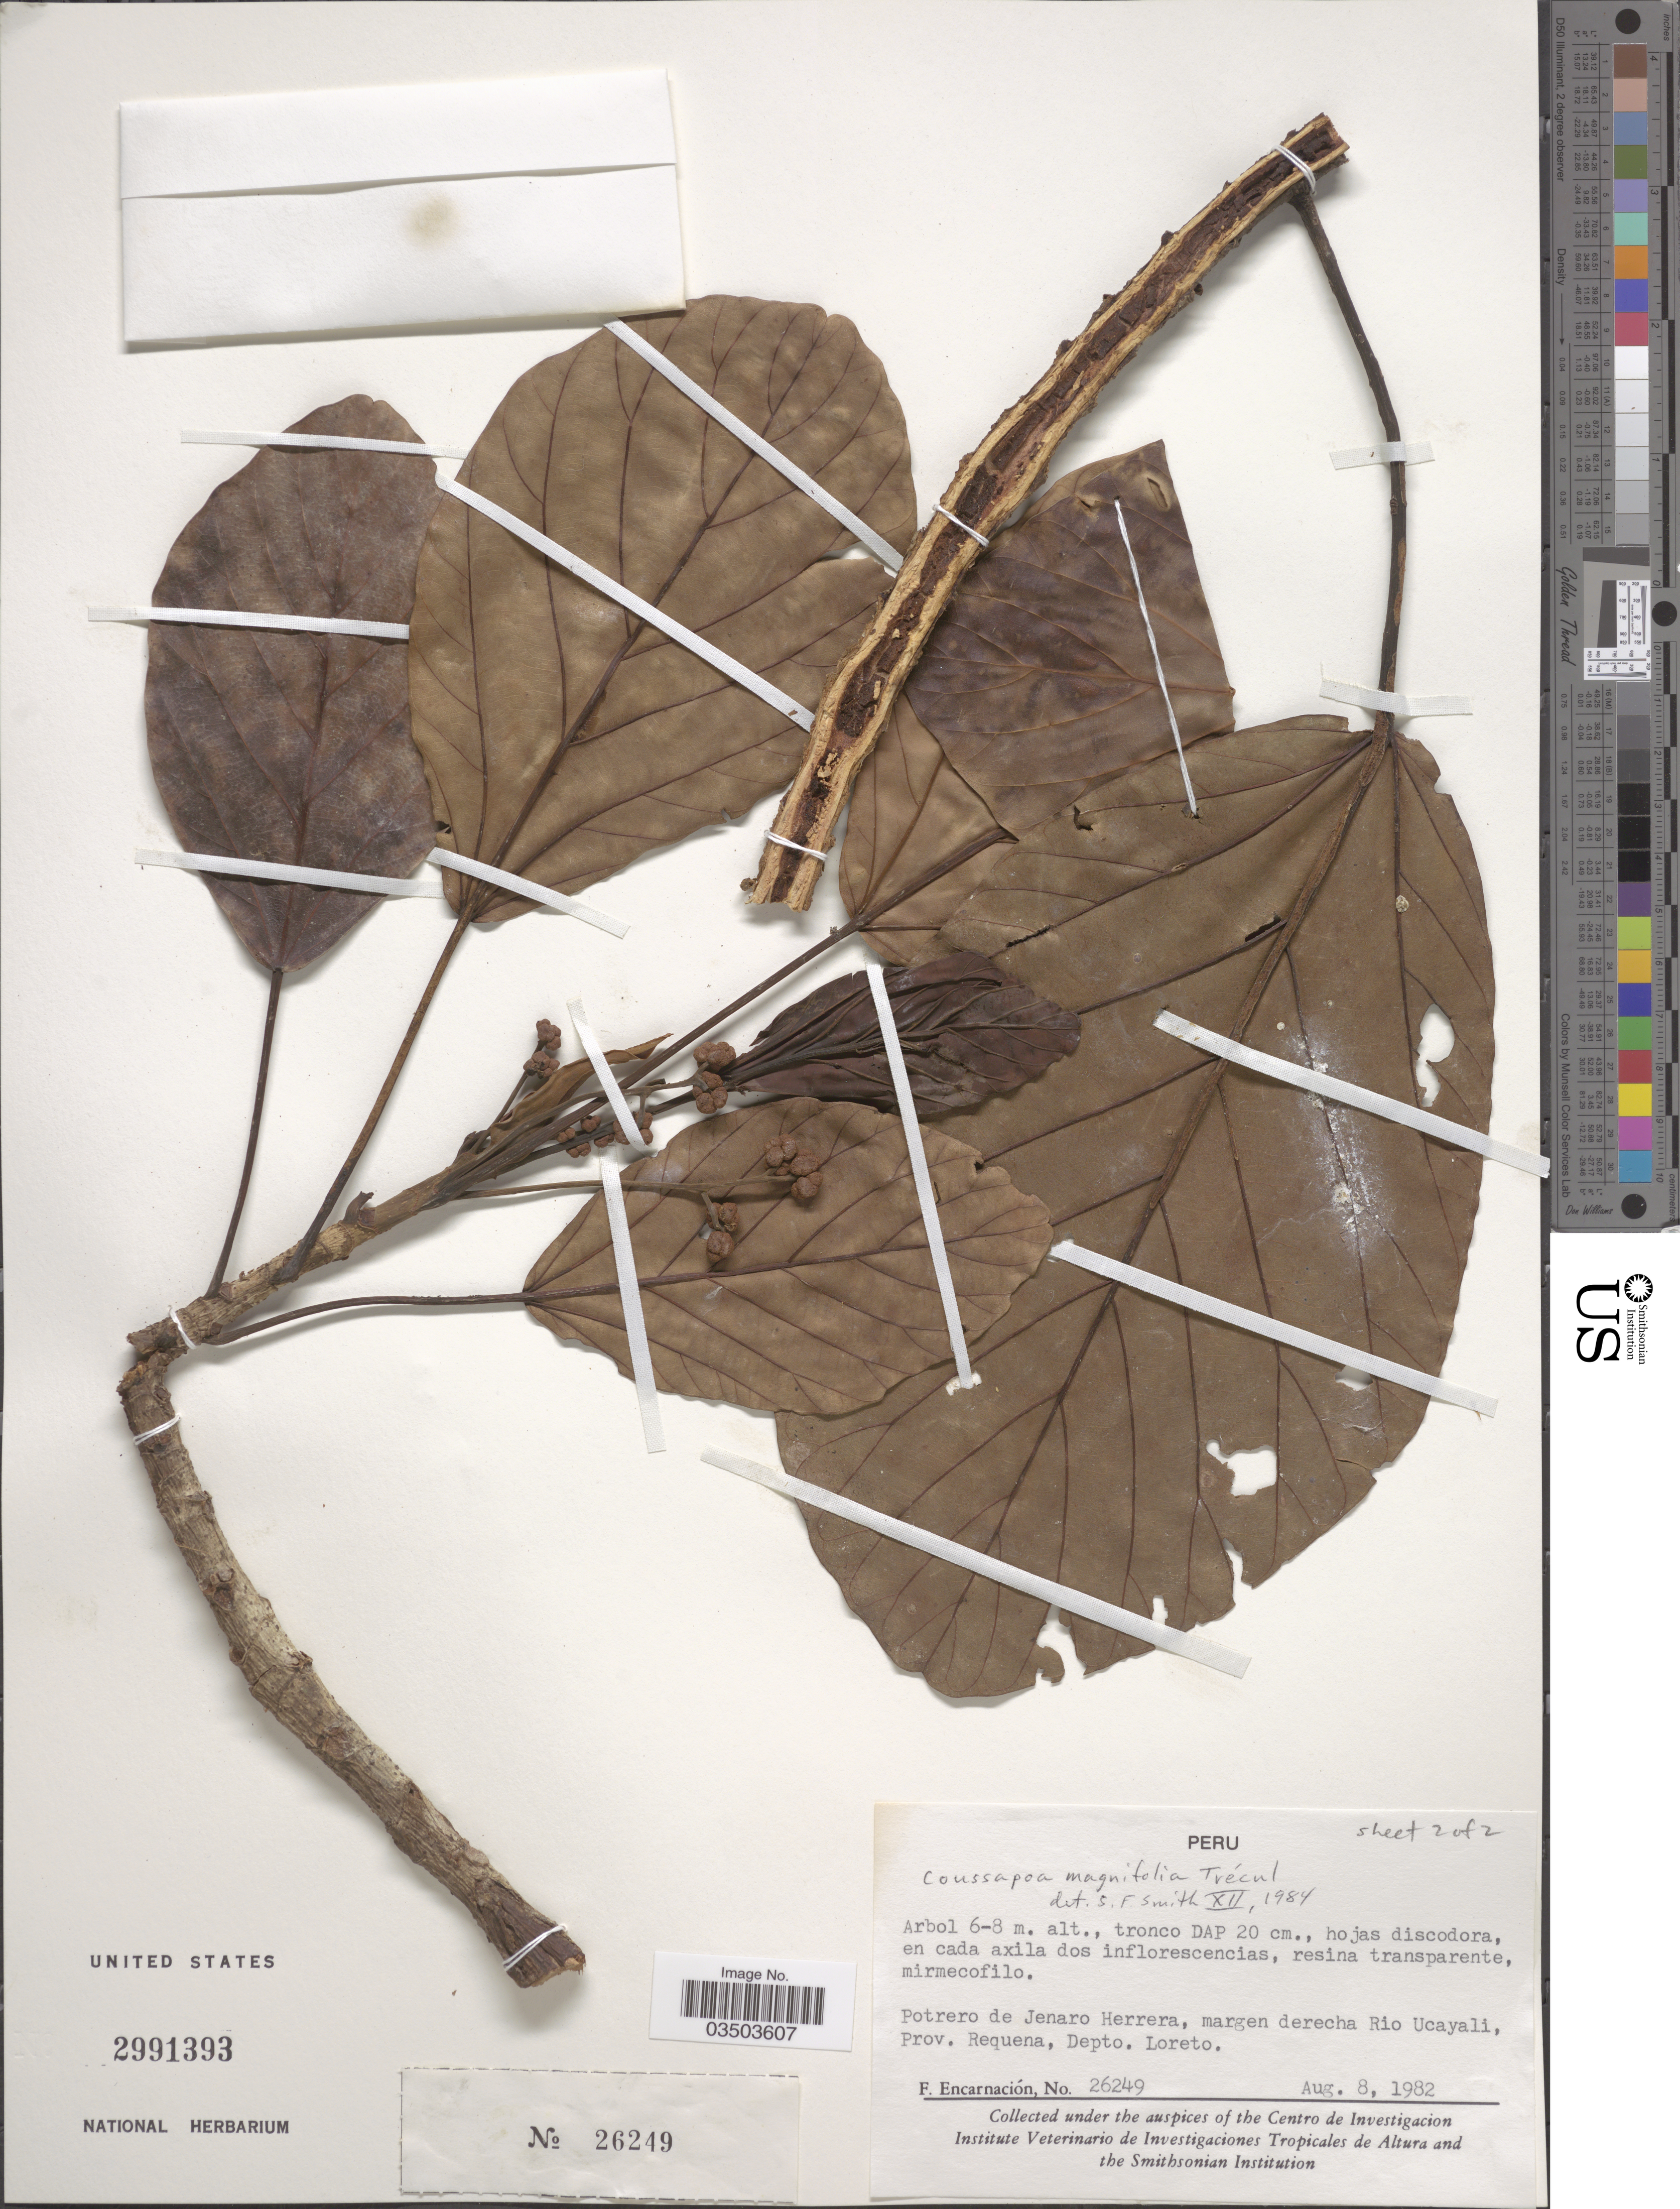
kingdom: Plantae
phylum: Tracheophyta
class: Magnoliopsida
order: Rosales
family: Urticaceae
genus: Coussapoa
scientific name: Coussapoa asperifolia subsp. magnifolia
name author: (Trécul) Akkermans & C.C. Berg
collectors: F. Encarnación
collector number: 26249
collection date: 1982-08-08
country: Peru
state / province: Loreto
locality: Potrero de Jenaro Herrera, margen derecha Rio Ucayali, Prov. Requena, Depto. Loreto.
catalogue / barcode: US 2991393